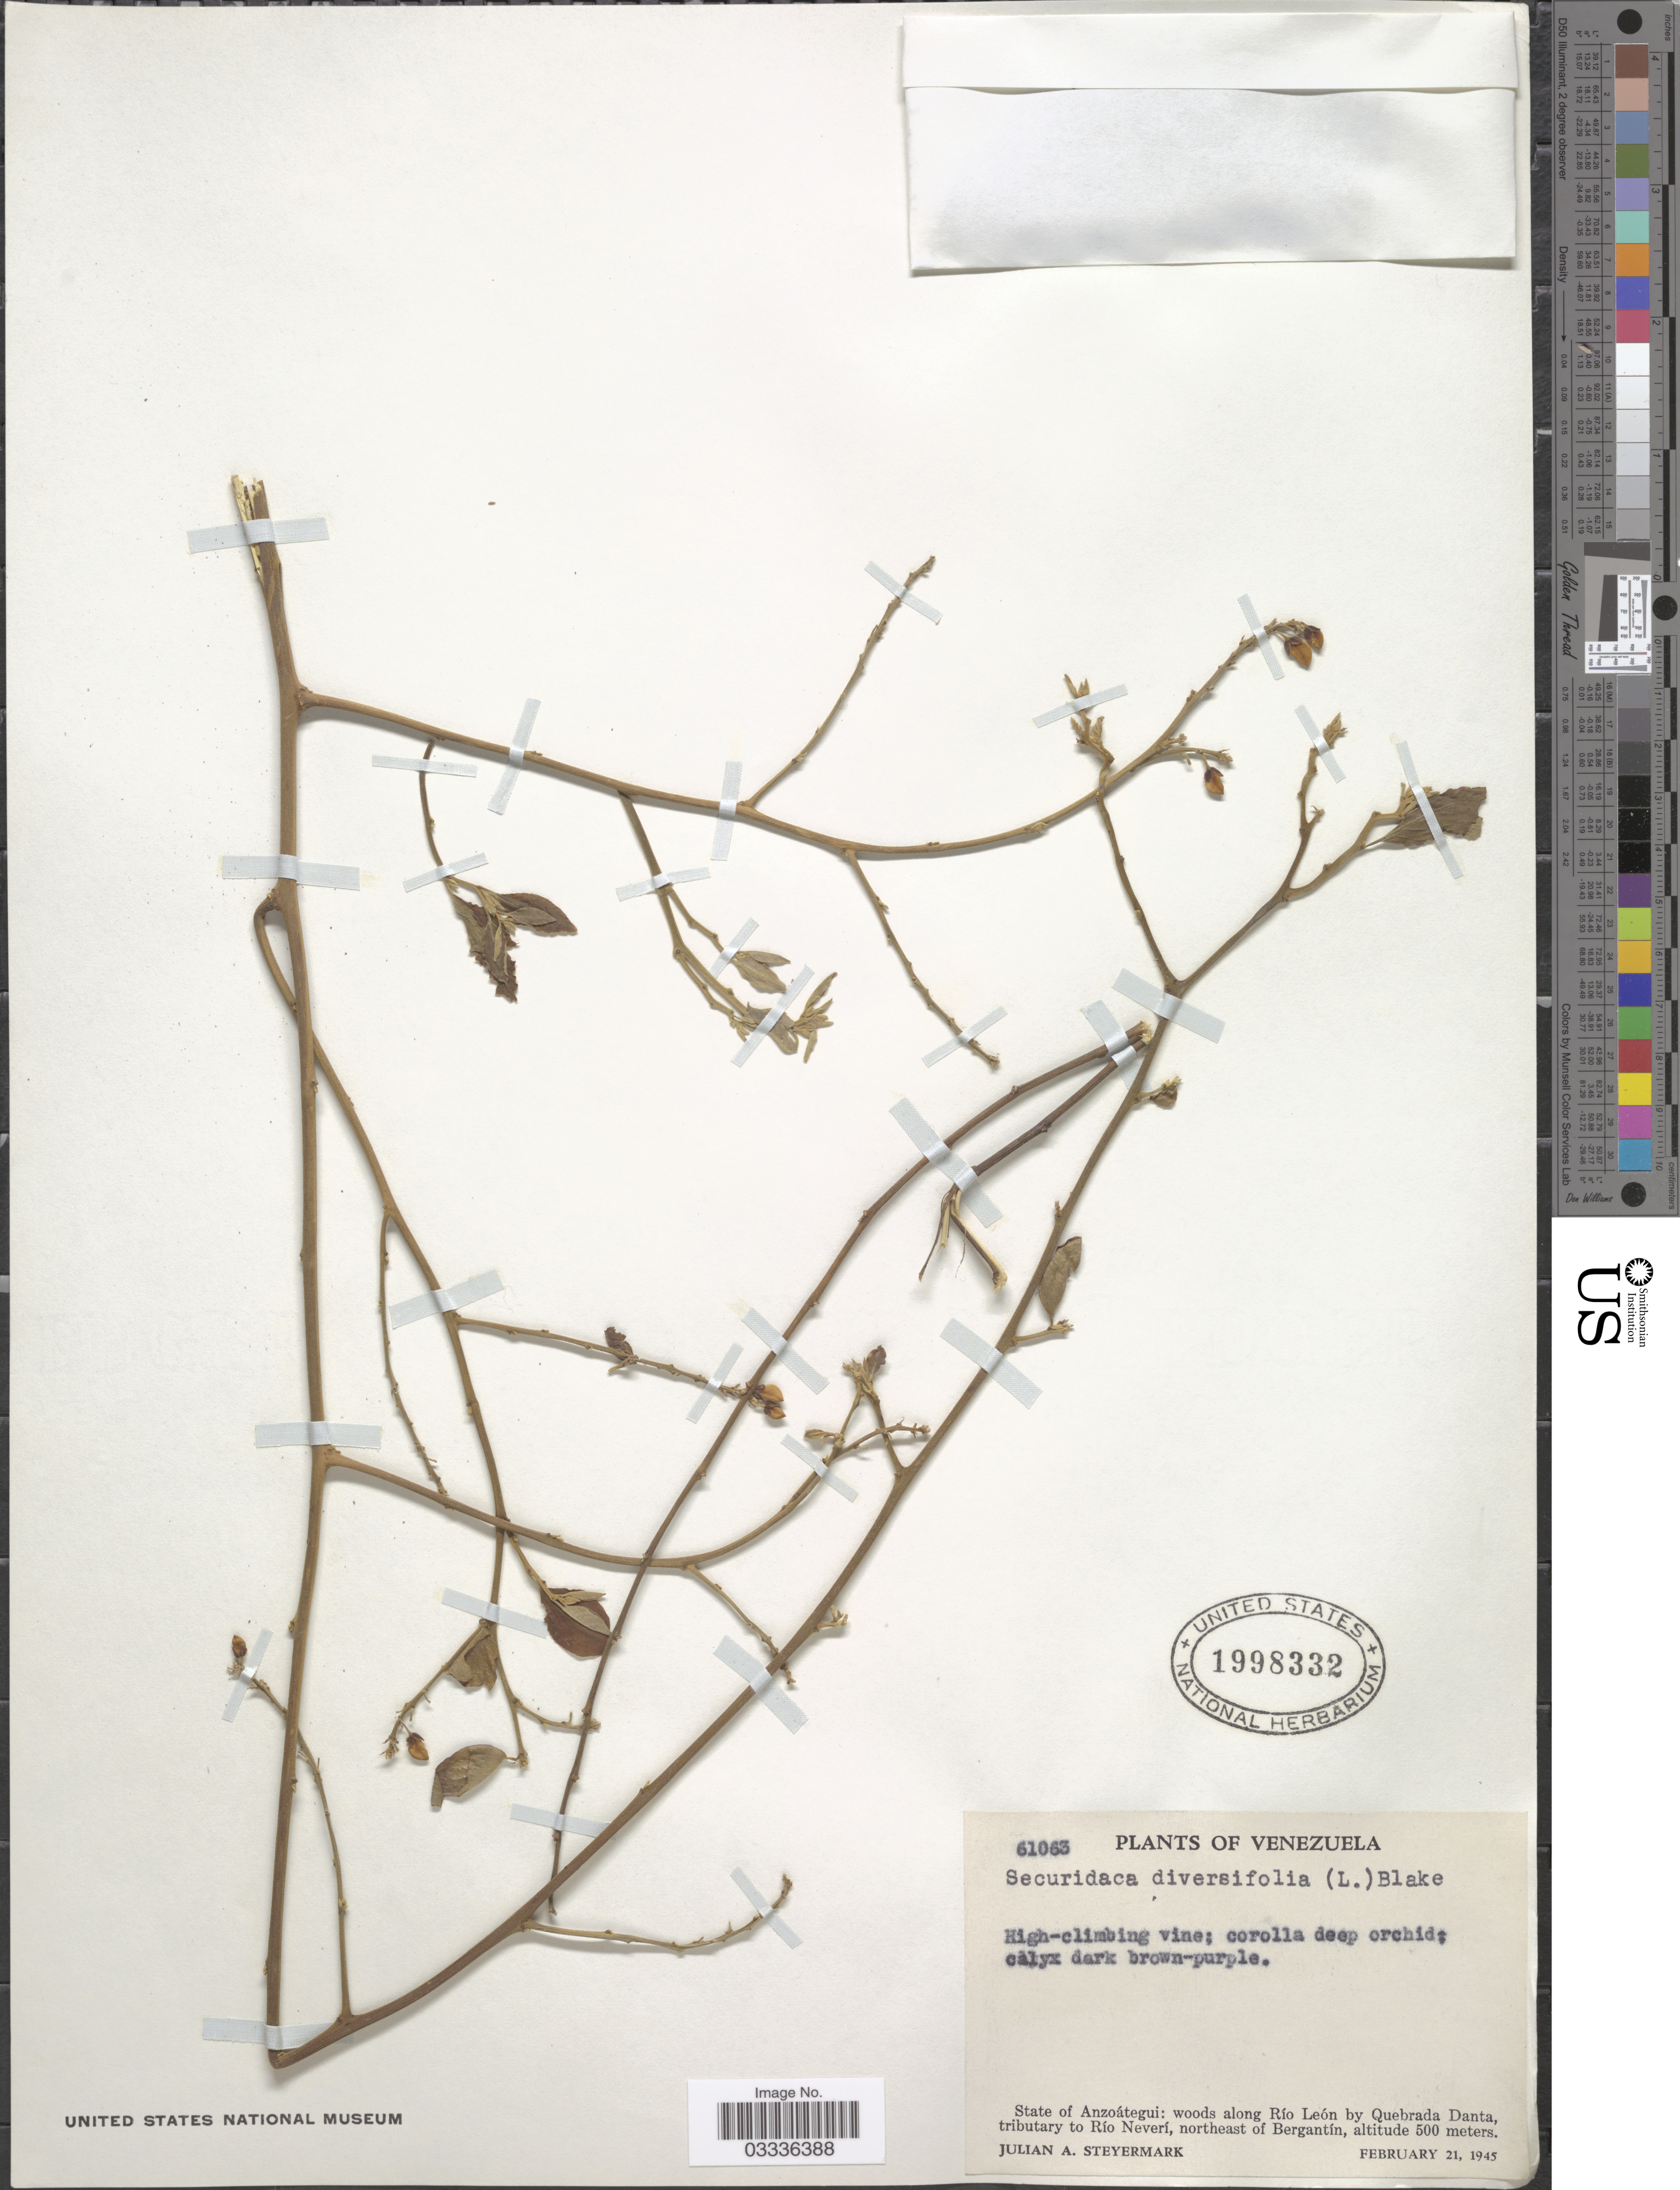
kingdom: Plantae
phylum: Tracheophyta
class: Magnoliopsida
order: Fabales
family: Polygalaceae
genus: Securidaca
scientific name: Securidaca diversifolia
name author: (L.) S.F. Blake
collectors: J. Steyermark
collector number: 61063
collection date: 1945-02-21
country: Venezuela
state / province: Anzoategui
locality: Woods along Río León by Quebrada Danta, tributary to Río Neverí, northeast of Bergantín.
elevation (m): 500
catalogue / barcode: US 1998332